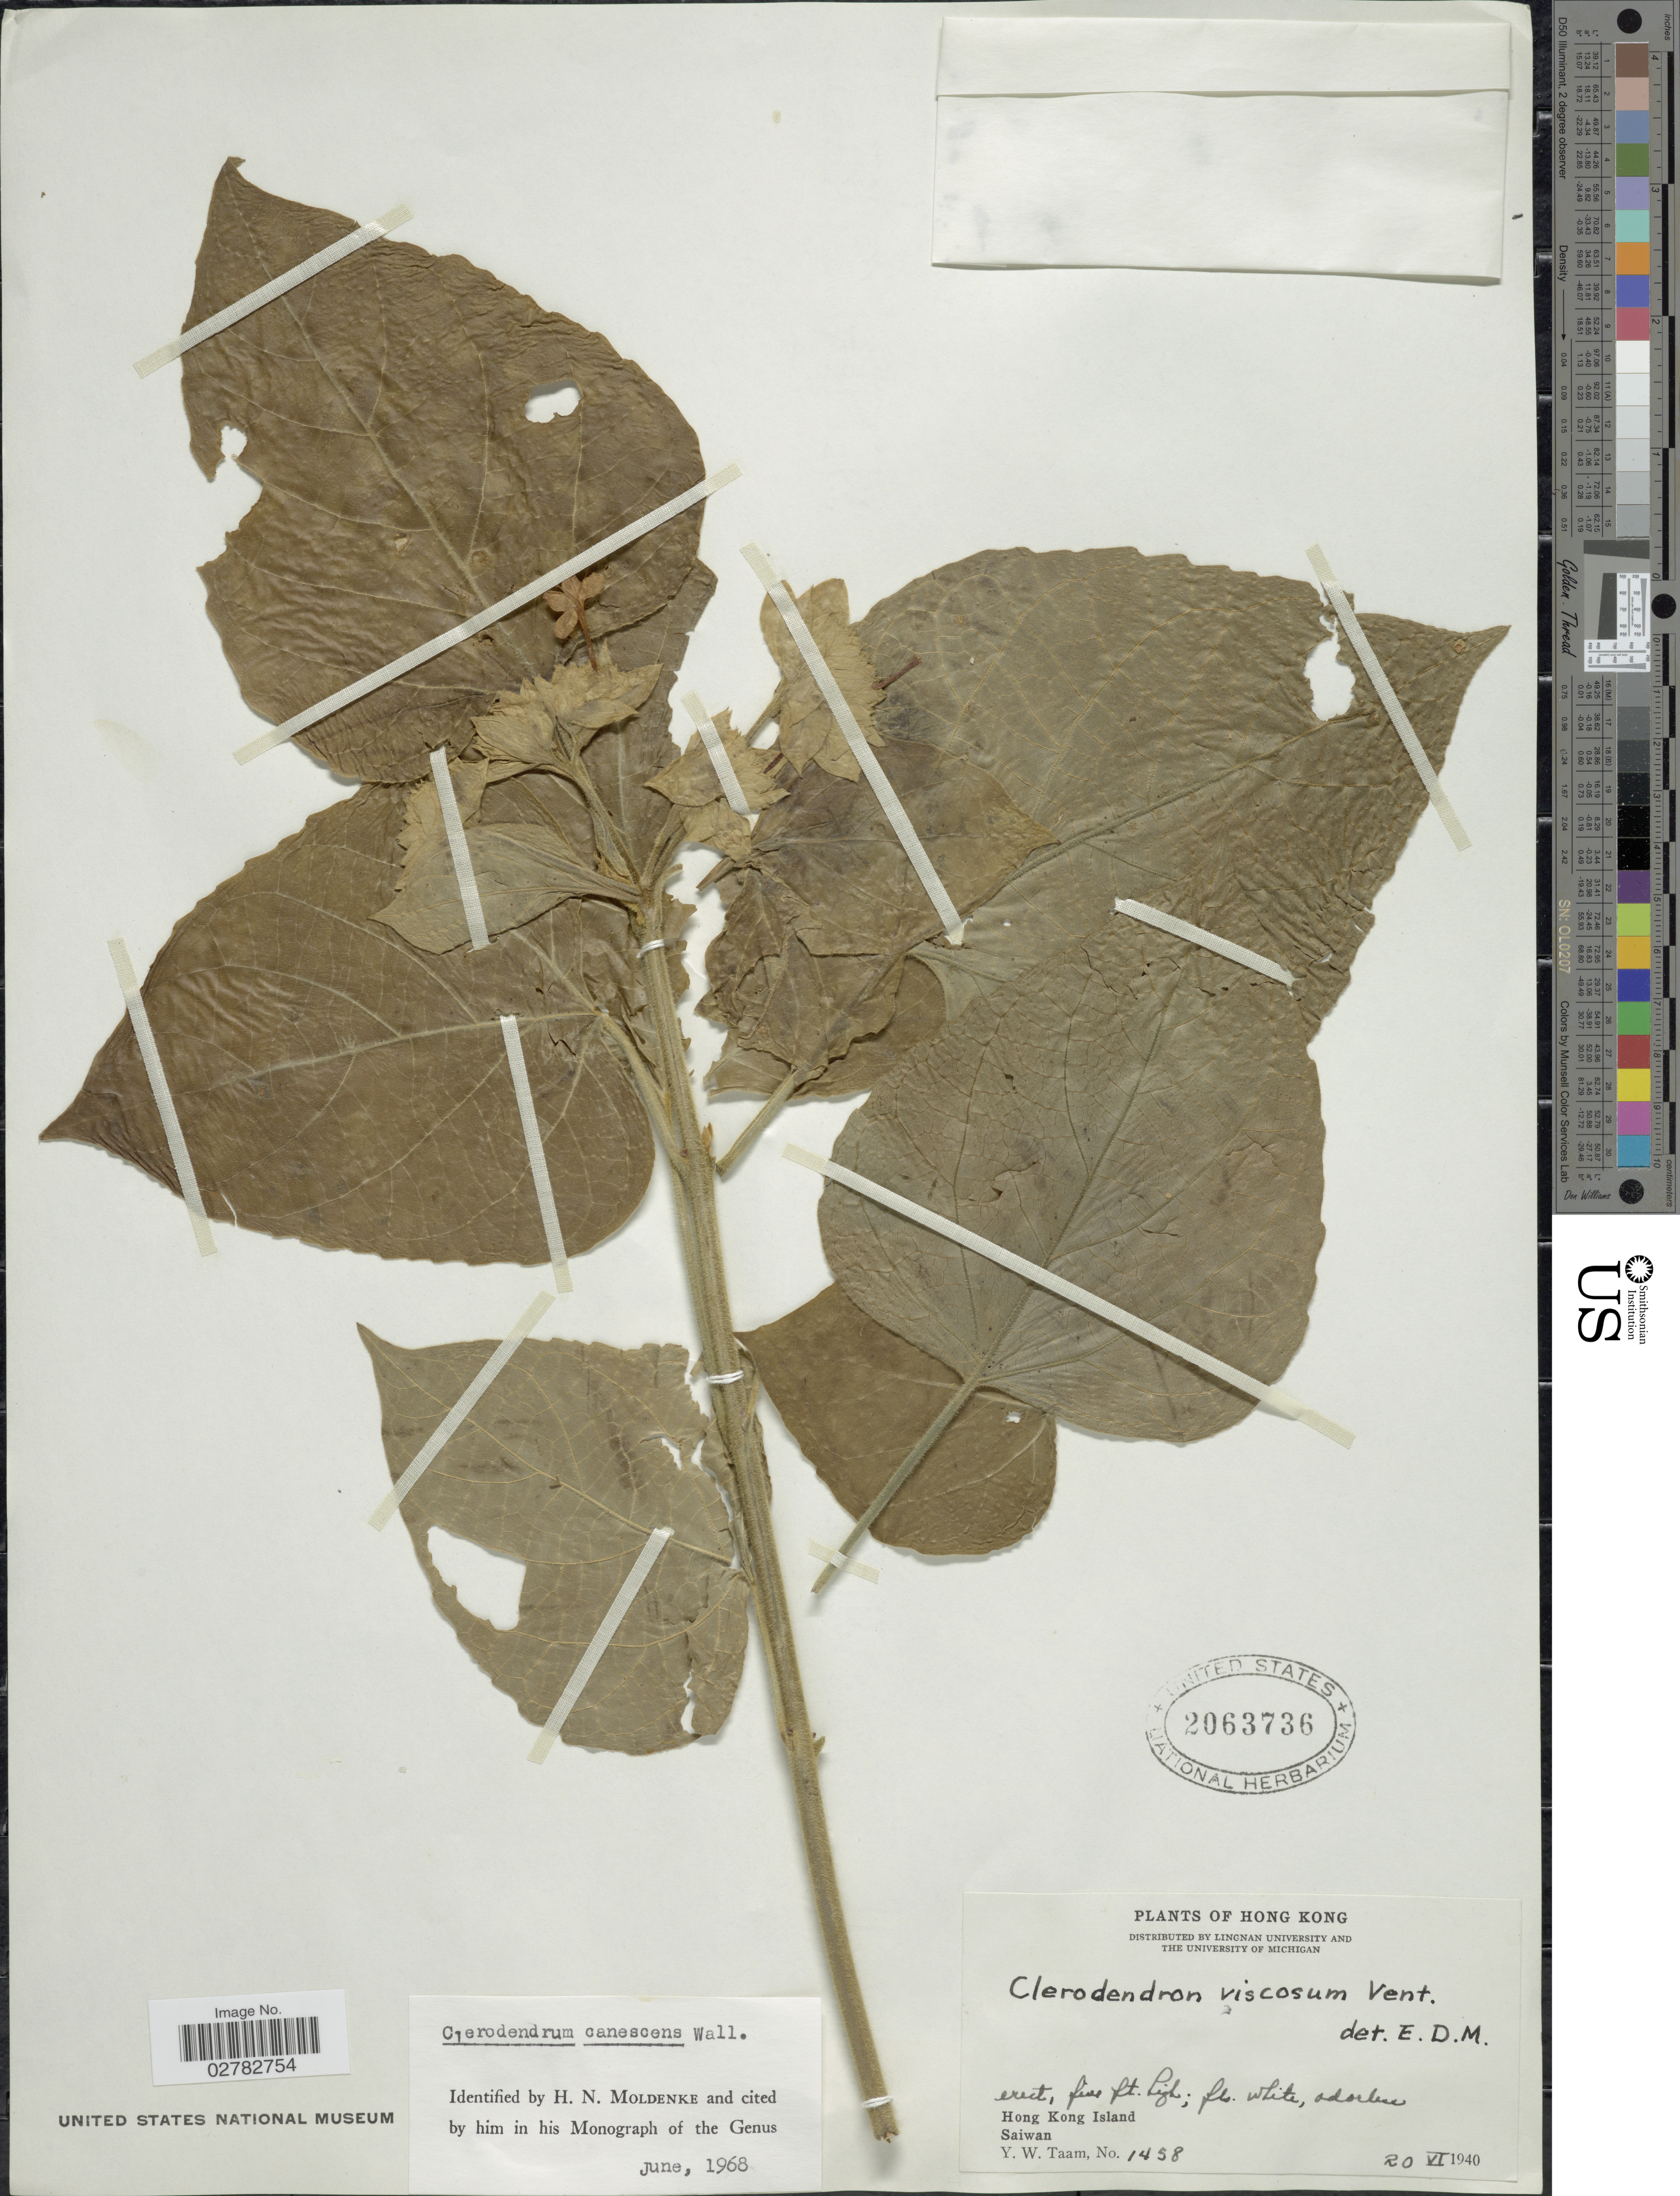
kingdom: Plantae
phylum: Tracheophyta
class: Magnoliopsida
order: Lamiales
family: Lamiaceae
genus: Clerodendrum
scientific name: Clerodendrum canescens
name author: Wall. ex Walp.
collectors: Y. W. Taam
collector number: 1458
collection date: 1940-06-20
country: China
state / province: Hong Kong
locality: Hong Kong Island. Saiwan.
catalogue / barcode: US 2063736